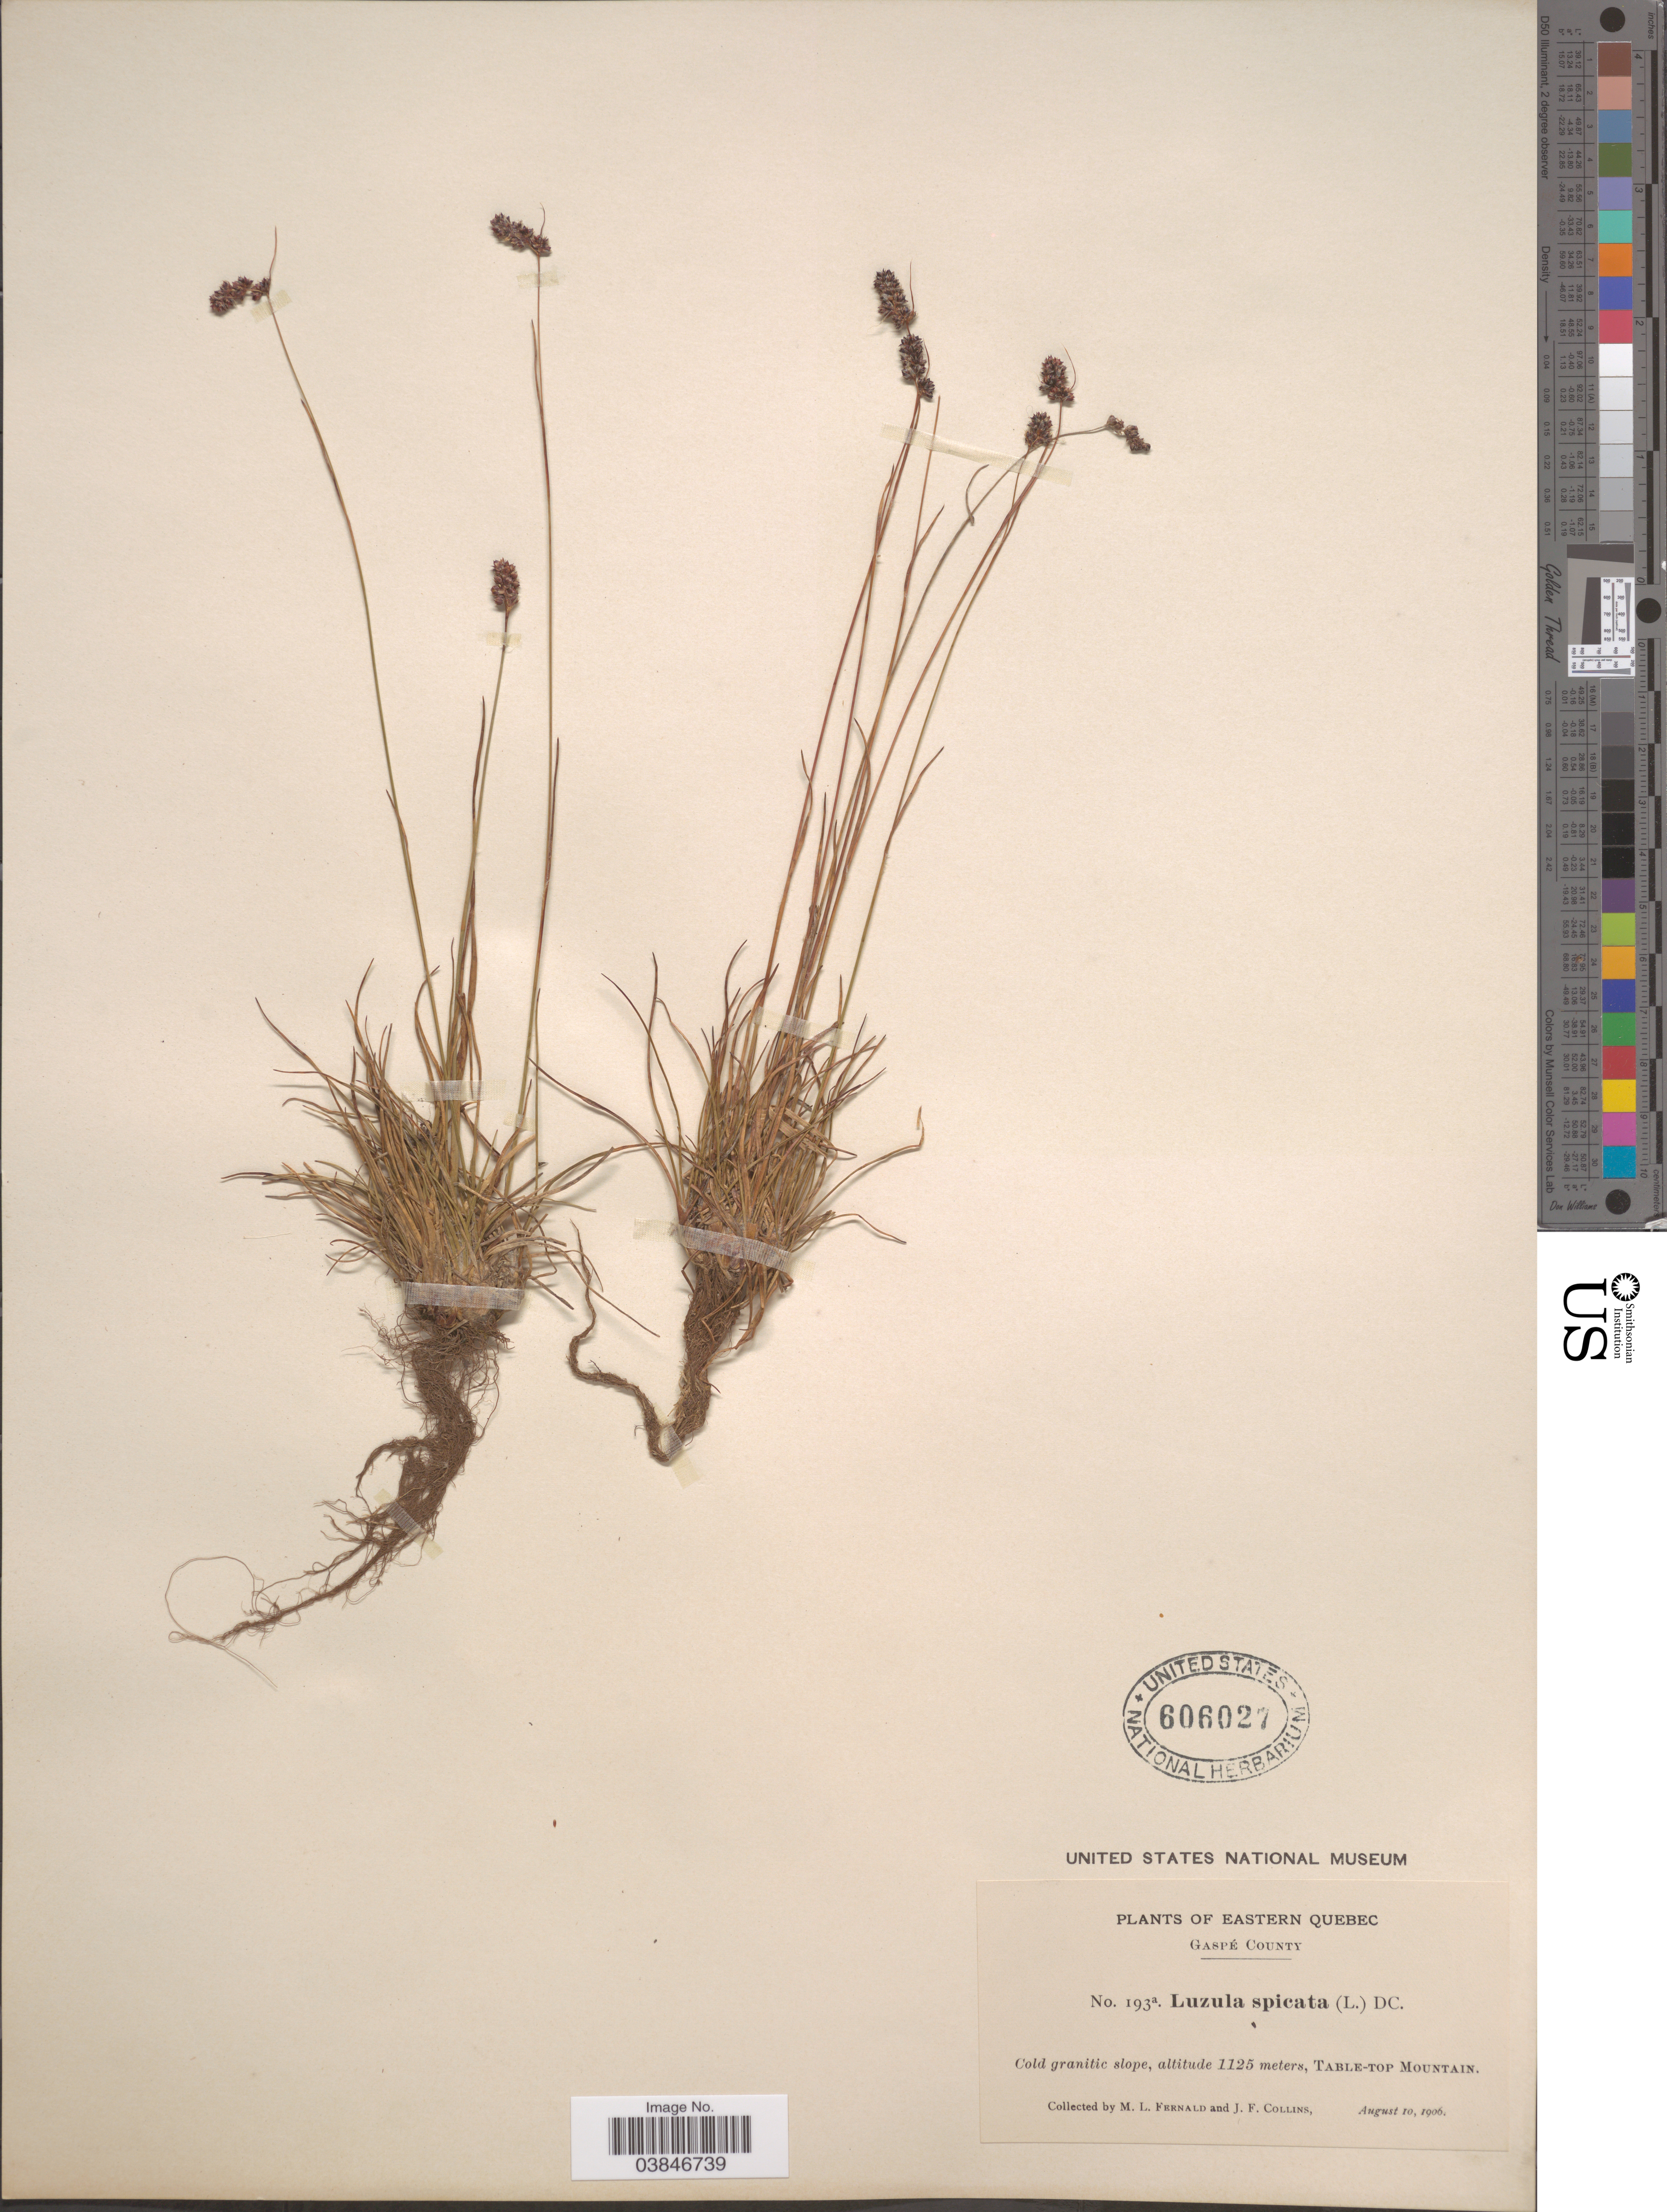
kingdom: Plantae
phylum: Tracheophyta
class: Liliopsida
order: Poales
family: Juncaceae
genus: Luzula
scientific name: Luzula spicata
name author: (L.) DC.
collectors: M. L. Fernald & J. Collins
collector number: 193a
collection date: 1906-08-10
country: Canada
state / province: Quebec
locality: Eastern Quebec. Gaspé County. Table-Top Mountain.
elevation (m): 1125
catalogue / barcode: US 606027